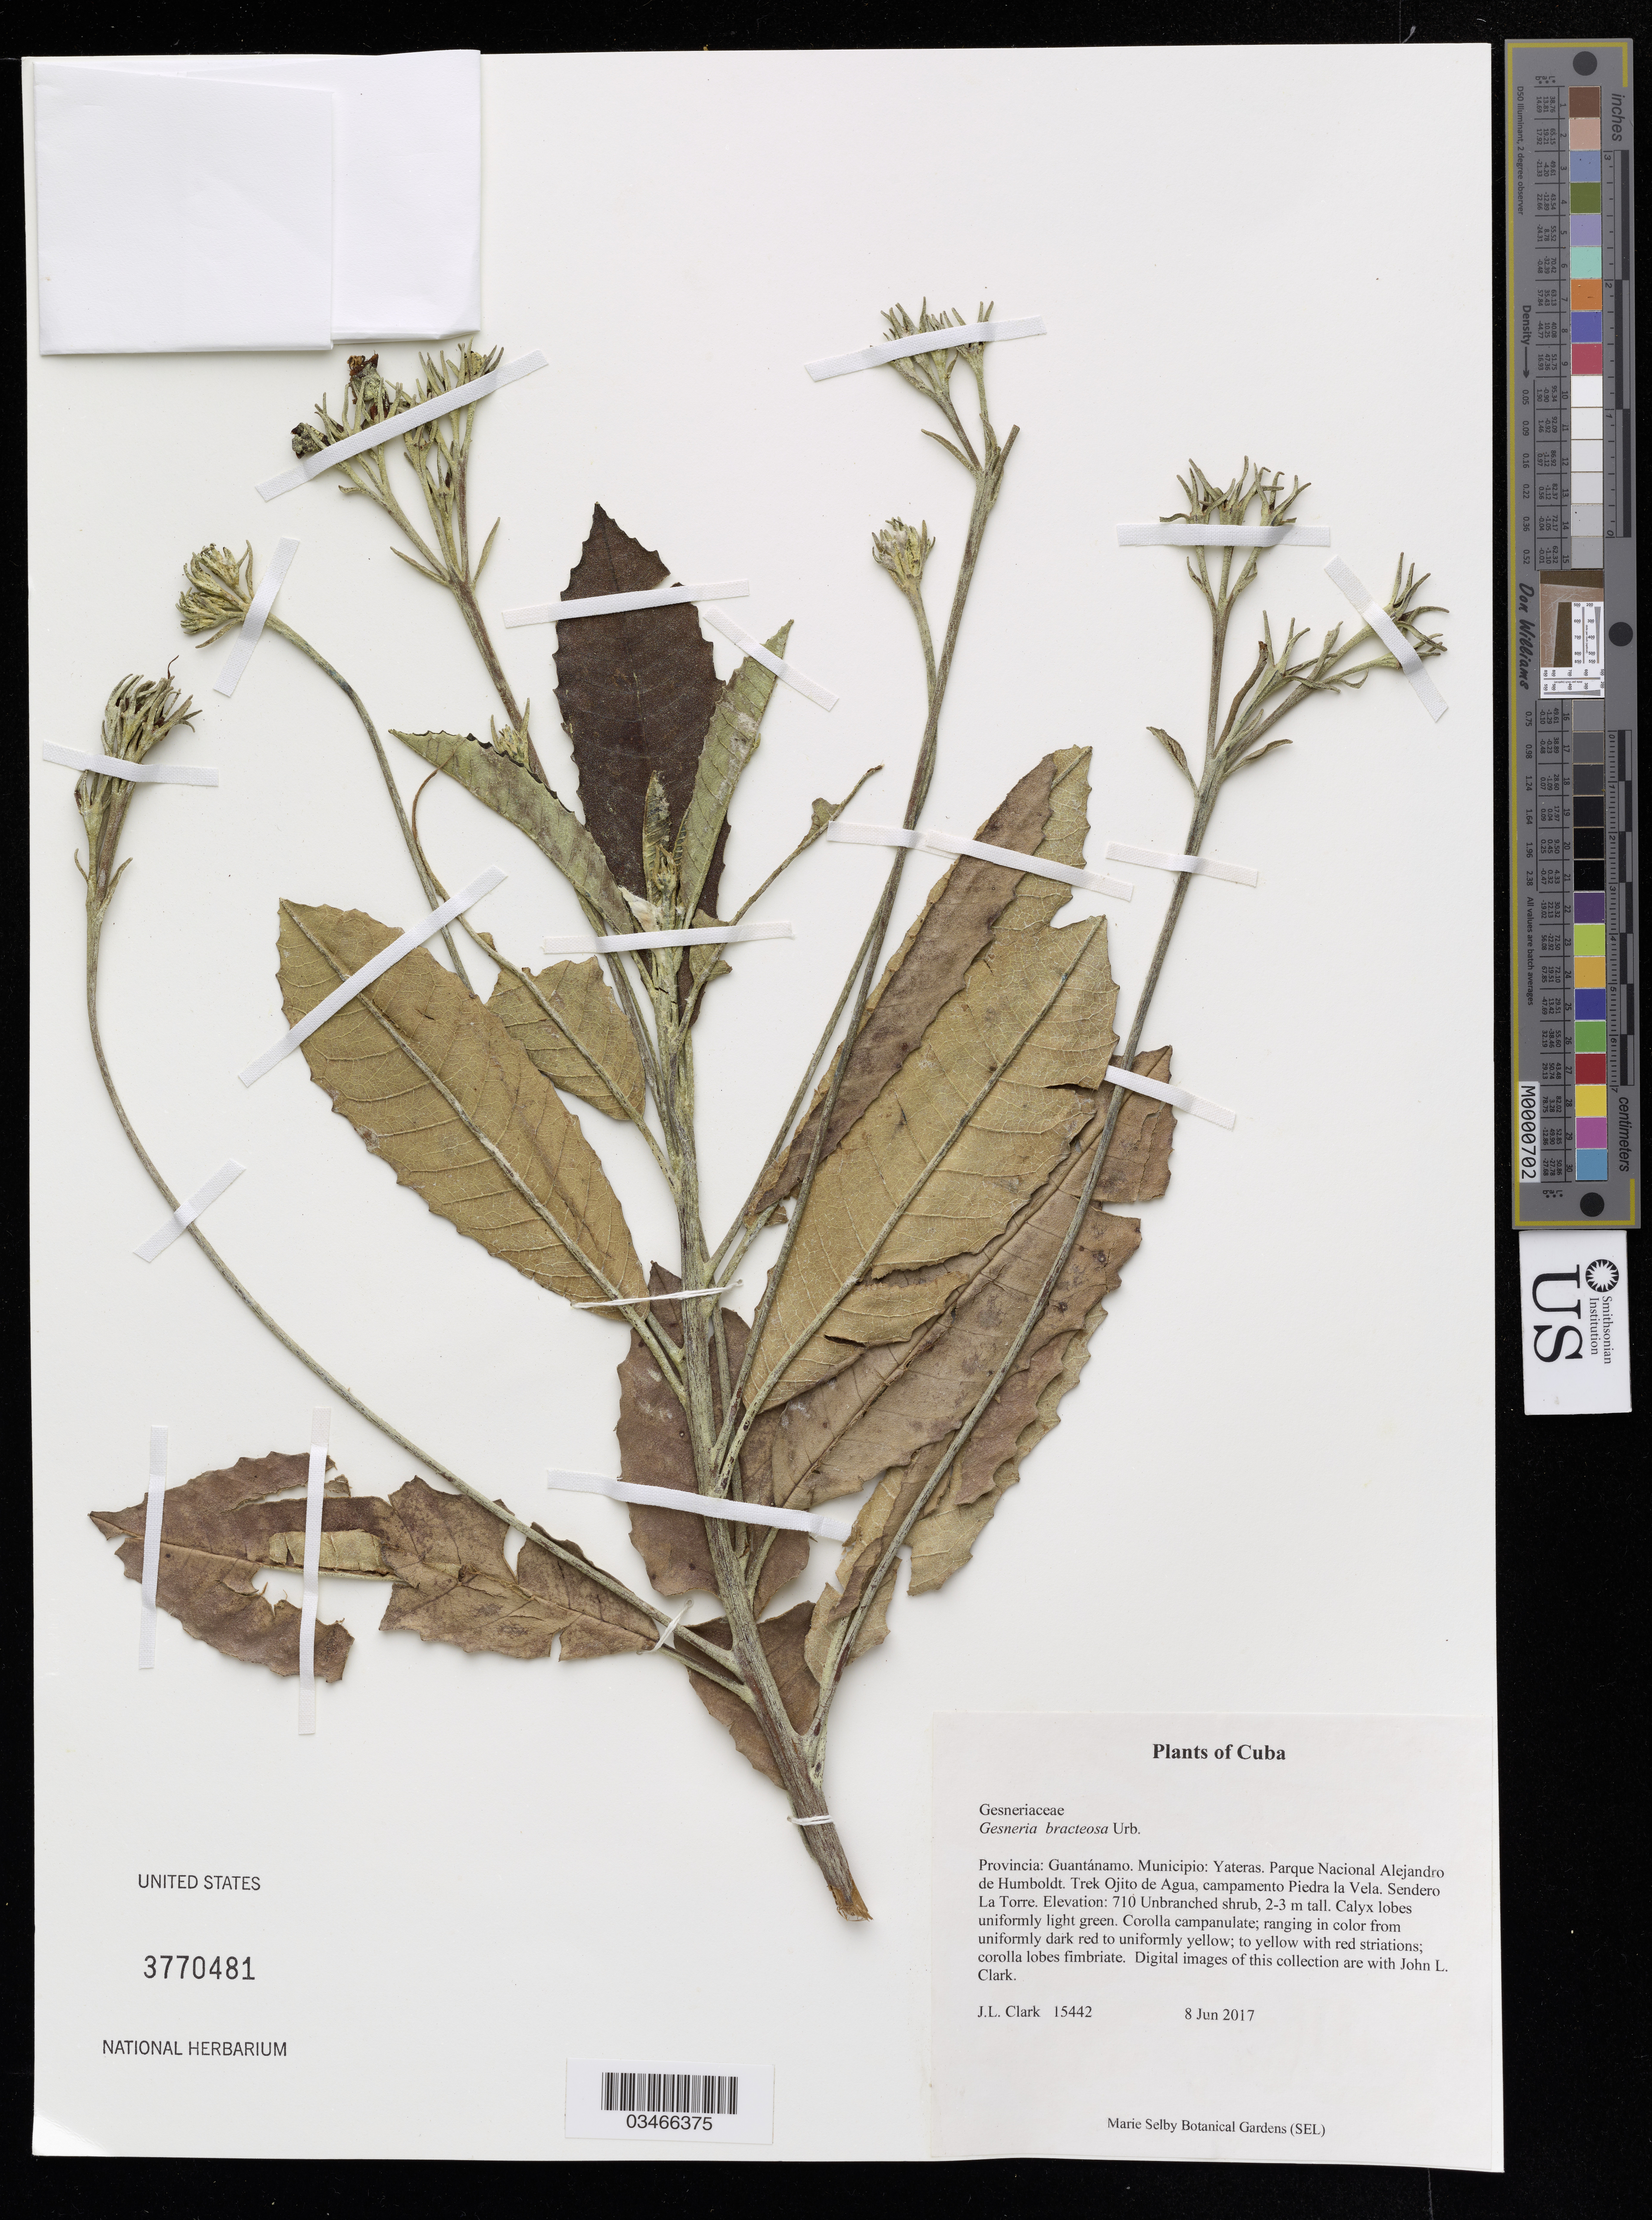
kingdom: Plantae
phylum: Tracheophyta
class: Magnoliopsida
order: Lamiales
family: Gesneriaceae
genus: Gesneria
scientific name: Gesneria bracteosa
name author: Urb.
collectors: J. Clark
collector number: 15442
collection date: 2017-06-08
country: Cuba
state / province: Guantánamo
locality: Municipio: Yateras. Parque Nacional Alejandro de Humboldt. Trek Ojito de Agua, campamento Piedra la Vela. Sendero La Torre.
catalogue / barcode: US 3770481